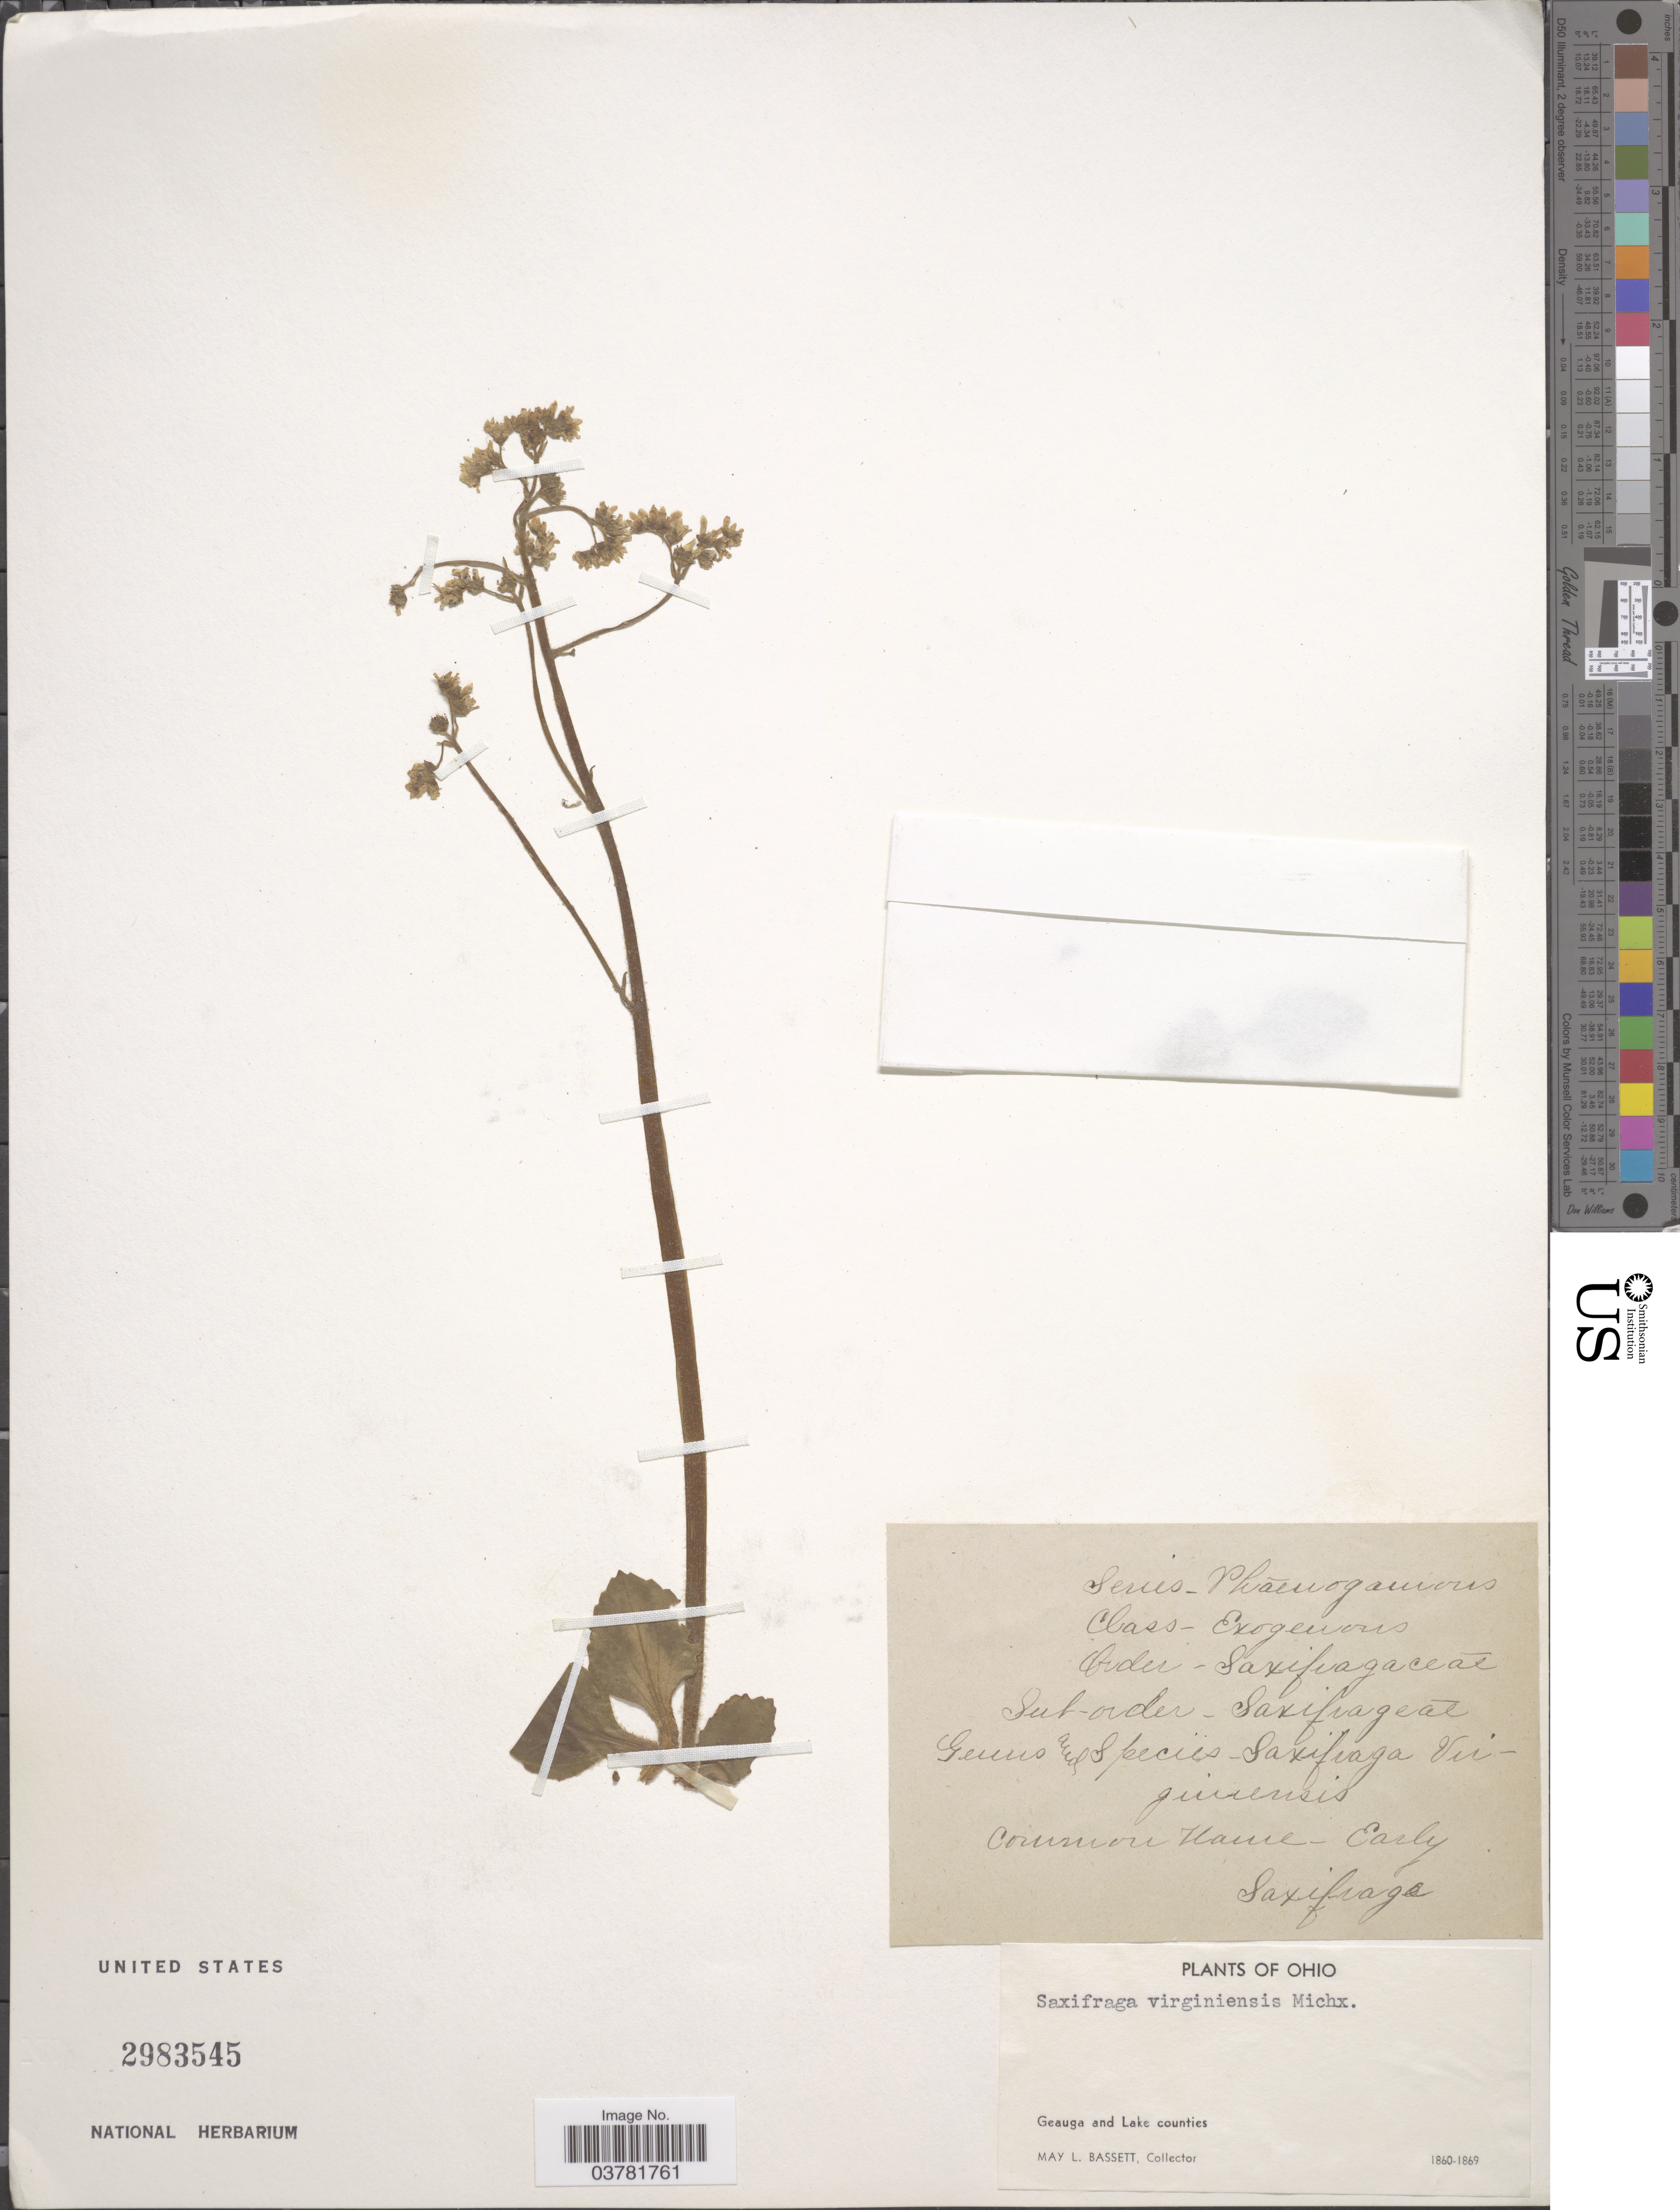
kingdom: Plantae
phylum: Tracheophyta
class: Magnoliopsida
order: Saxifragales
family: Saxifragaceae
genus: Micranthes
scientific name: Micranthes virginiensis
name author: (Michx.) Small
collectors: M. L. Bassett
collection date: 1860/1869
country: United States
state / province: Ohio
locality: Geauga and Lake counties.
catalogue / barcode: US 2983545